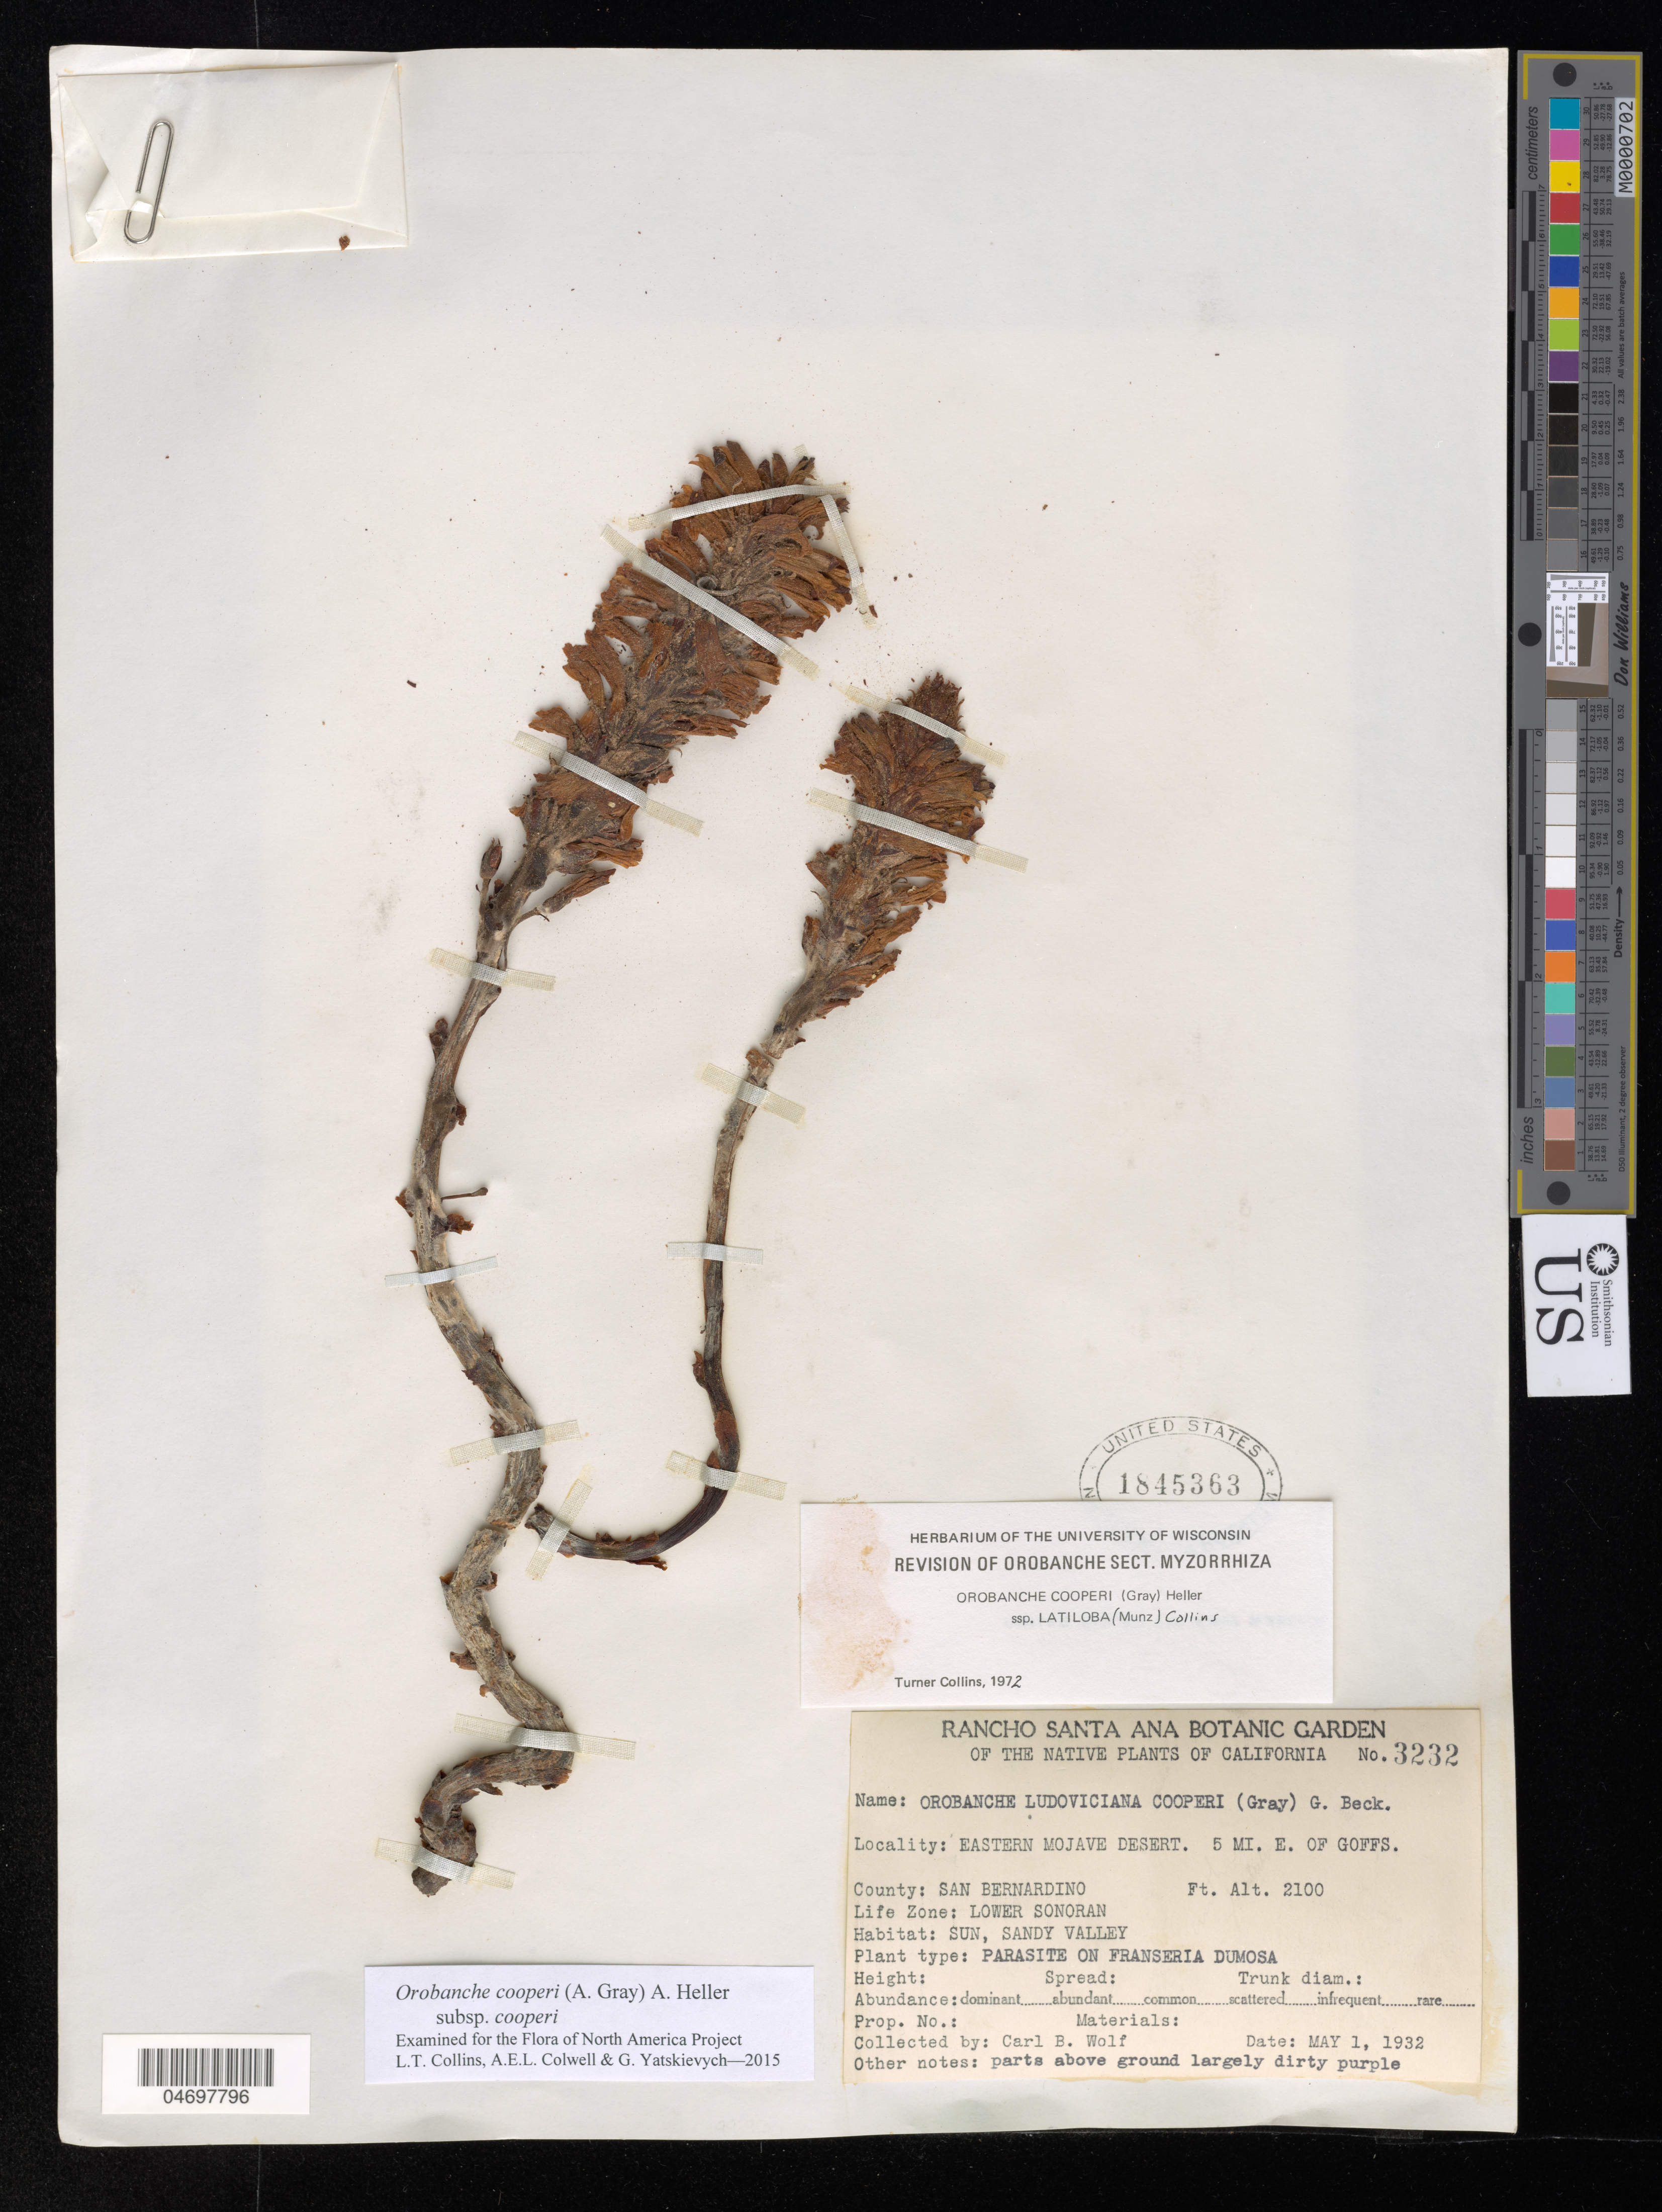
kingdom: Plantae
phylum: Tracheophyta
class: Magnoliopsida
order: Lamiales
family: Orobanchaceae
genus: Orobanche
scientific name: Orobanche cooperi subsp. cooperi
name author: (A. Gray) Heller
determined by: Collins, L. T.; Colwell, A. E.; Yatskievych, G. A.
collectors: C. B. Wolf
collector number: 3232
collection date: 1932-05-01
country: United States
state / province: California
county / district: San Bernardino Co.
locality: Lower Sonoran, Eastern Mojave Desert, 5 mi. E of Goffs.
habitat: Sun, sandy valley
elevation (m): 640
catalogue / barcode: US 1845363